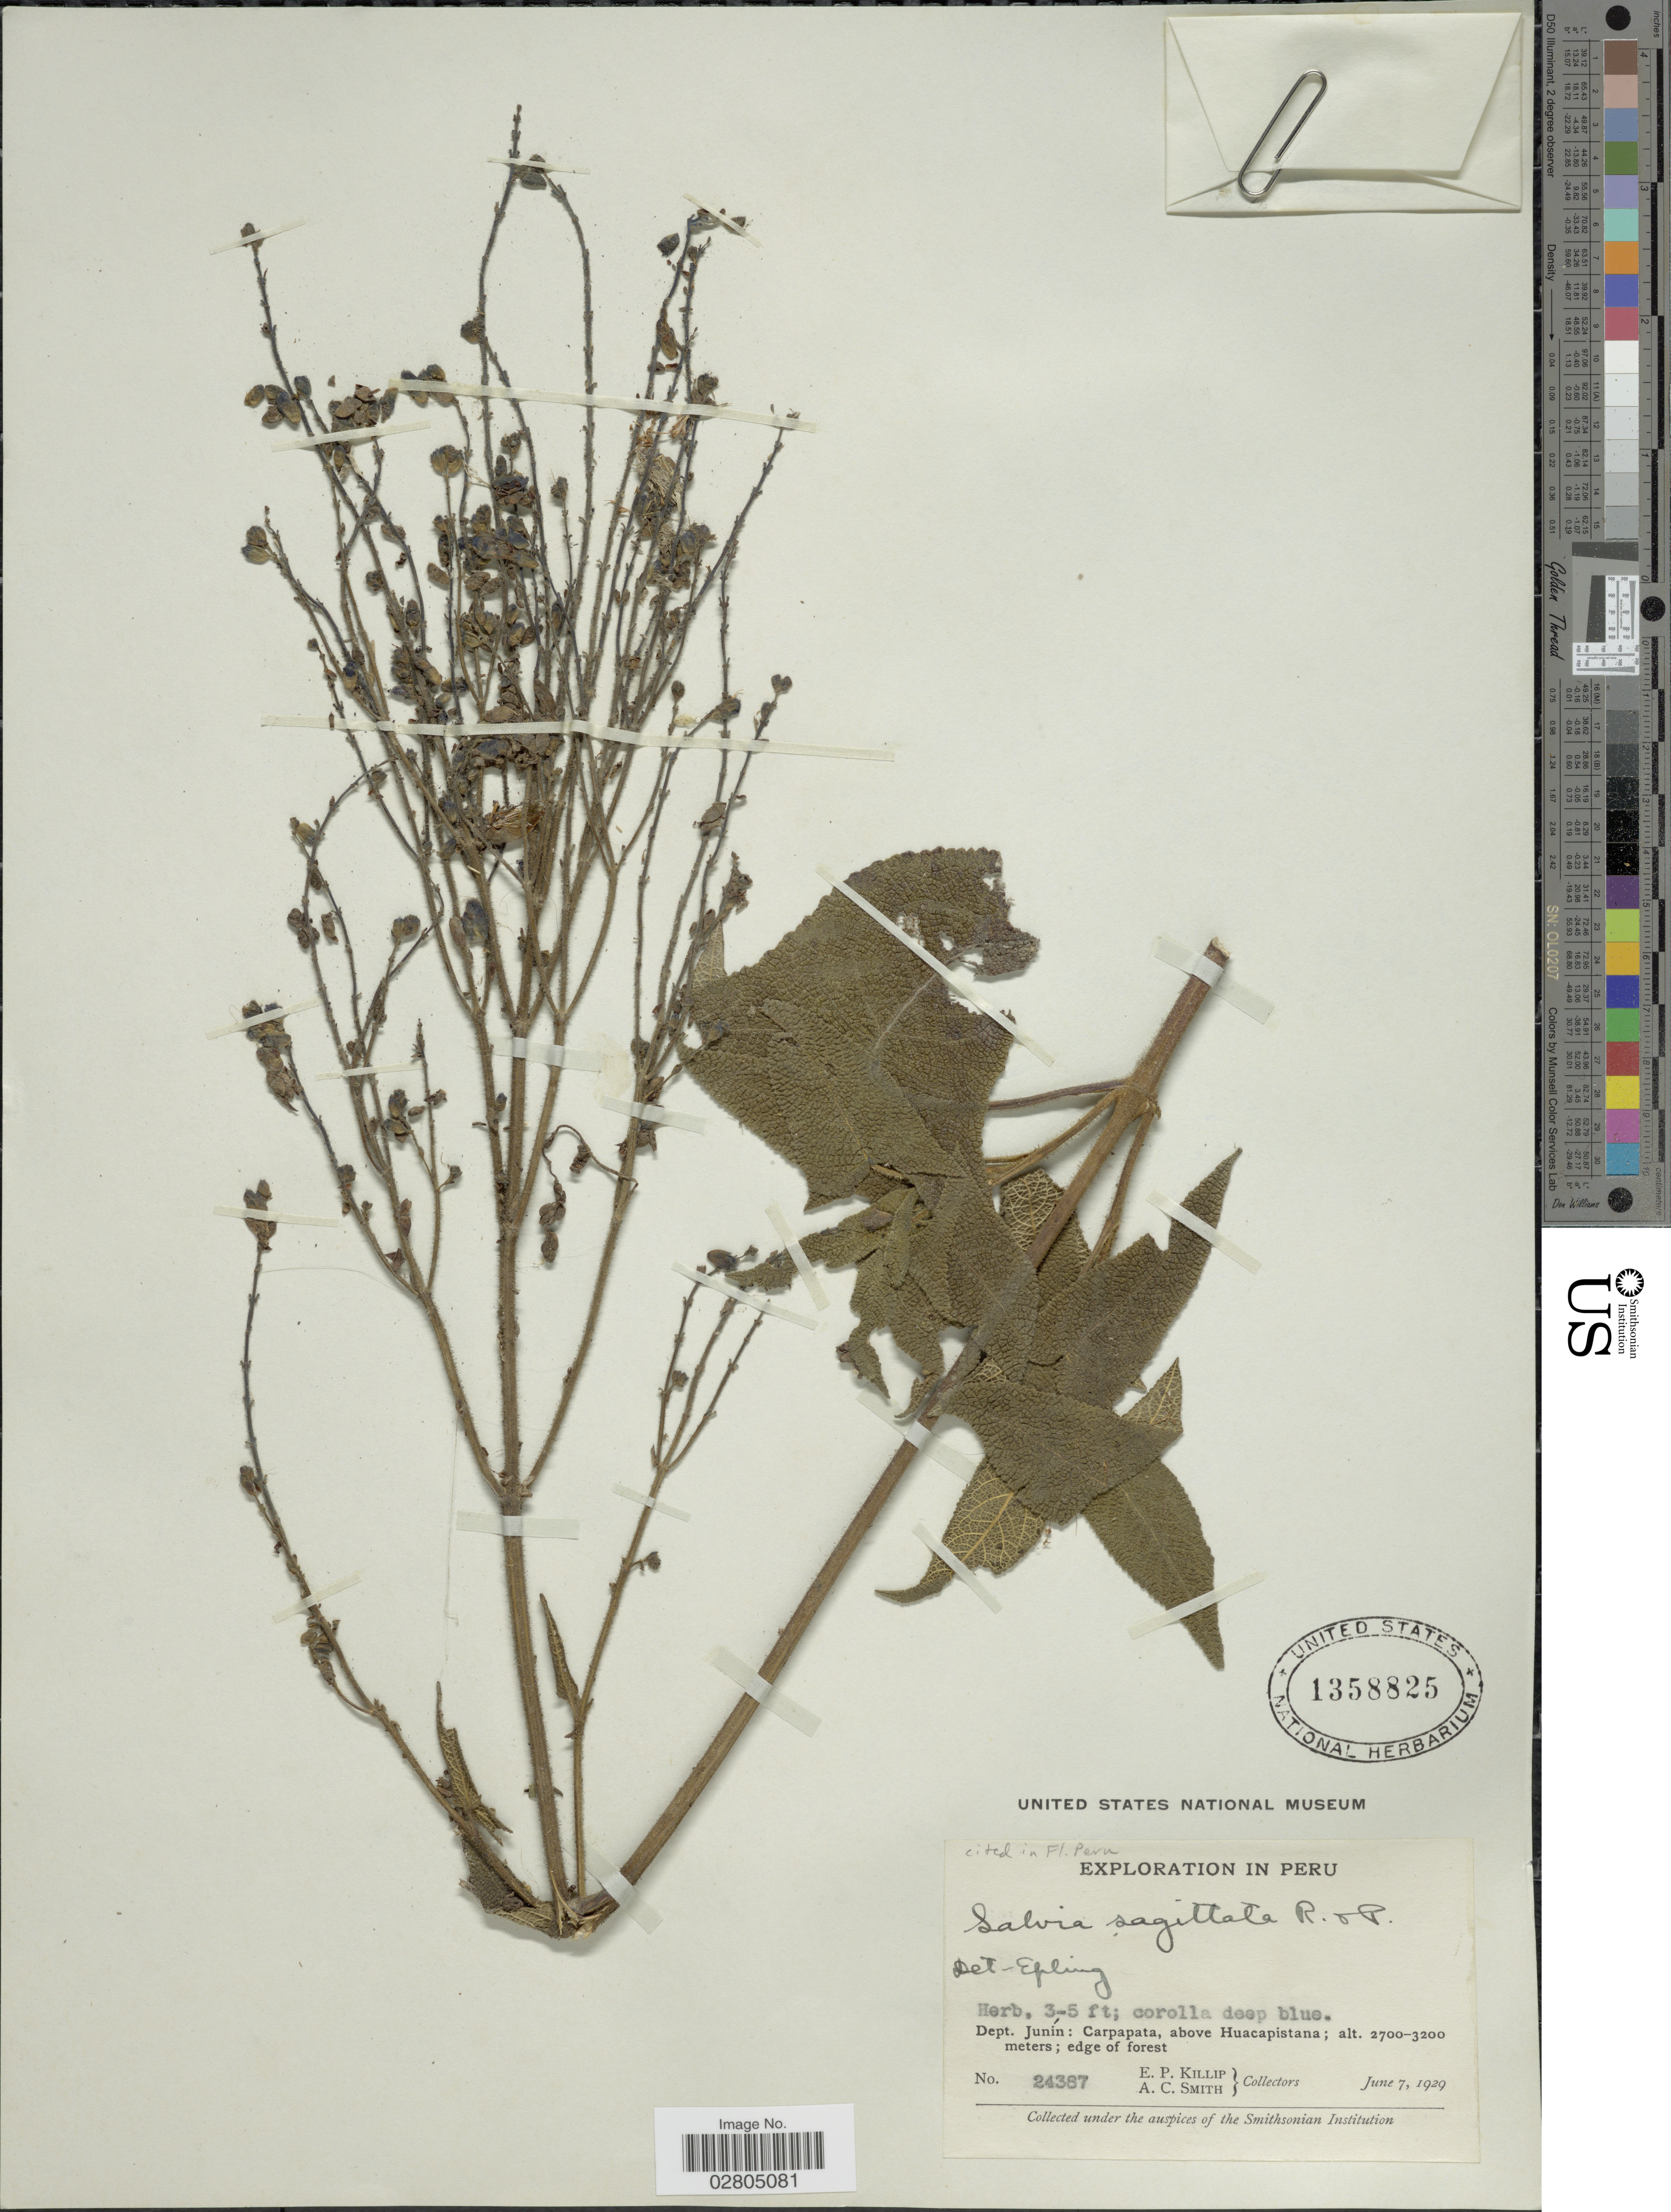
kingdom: Plantae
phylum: Tracheophyta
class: Magnoliopsida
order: Lamiales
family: Lamiaceae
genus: Salvia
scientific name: Salvia sagittata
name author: Ruiz & Pav.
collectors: E. P. Killip & A. C. Smith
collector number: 24387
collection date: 1929-06-07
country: Peru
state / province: Junín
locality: Dept. Junín, Carpapata, above Huacapistana.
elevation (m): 2700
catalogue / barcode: US 1358825